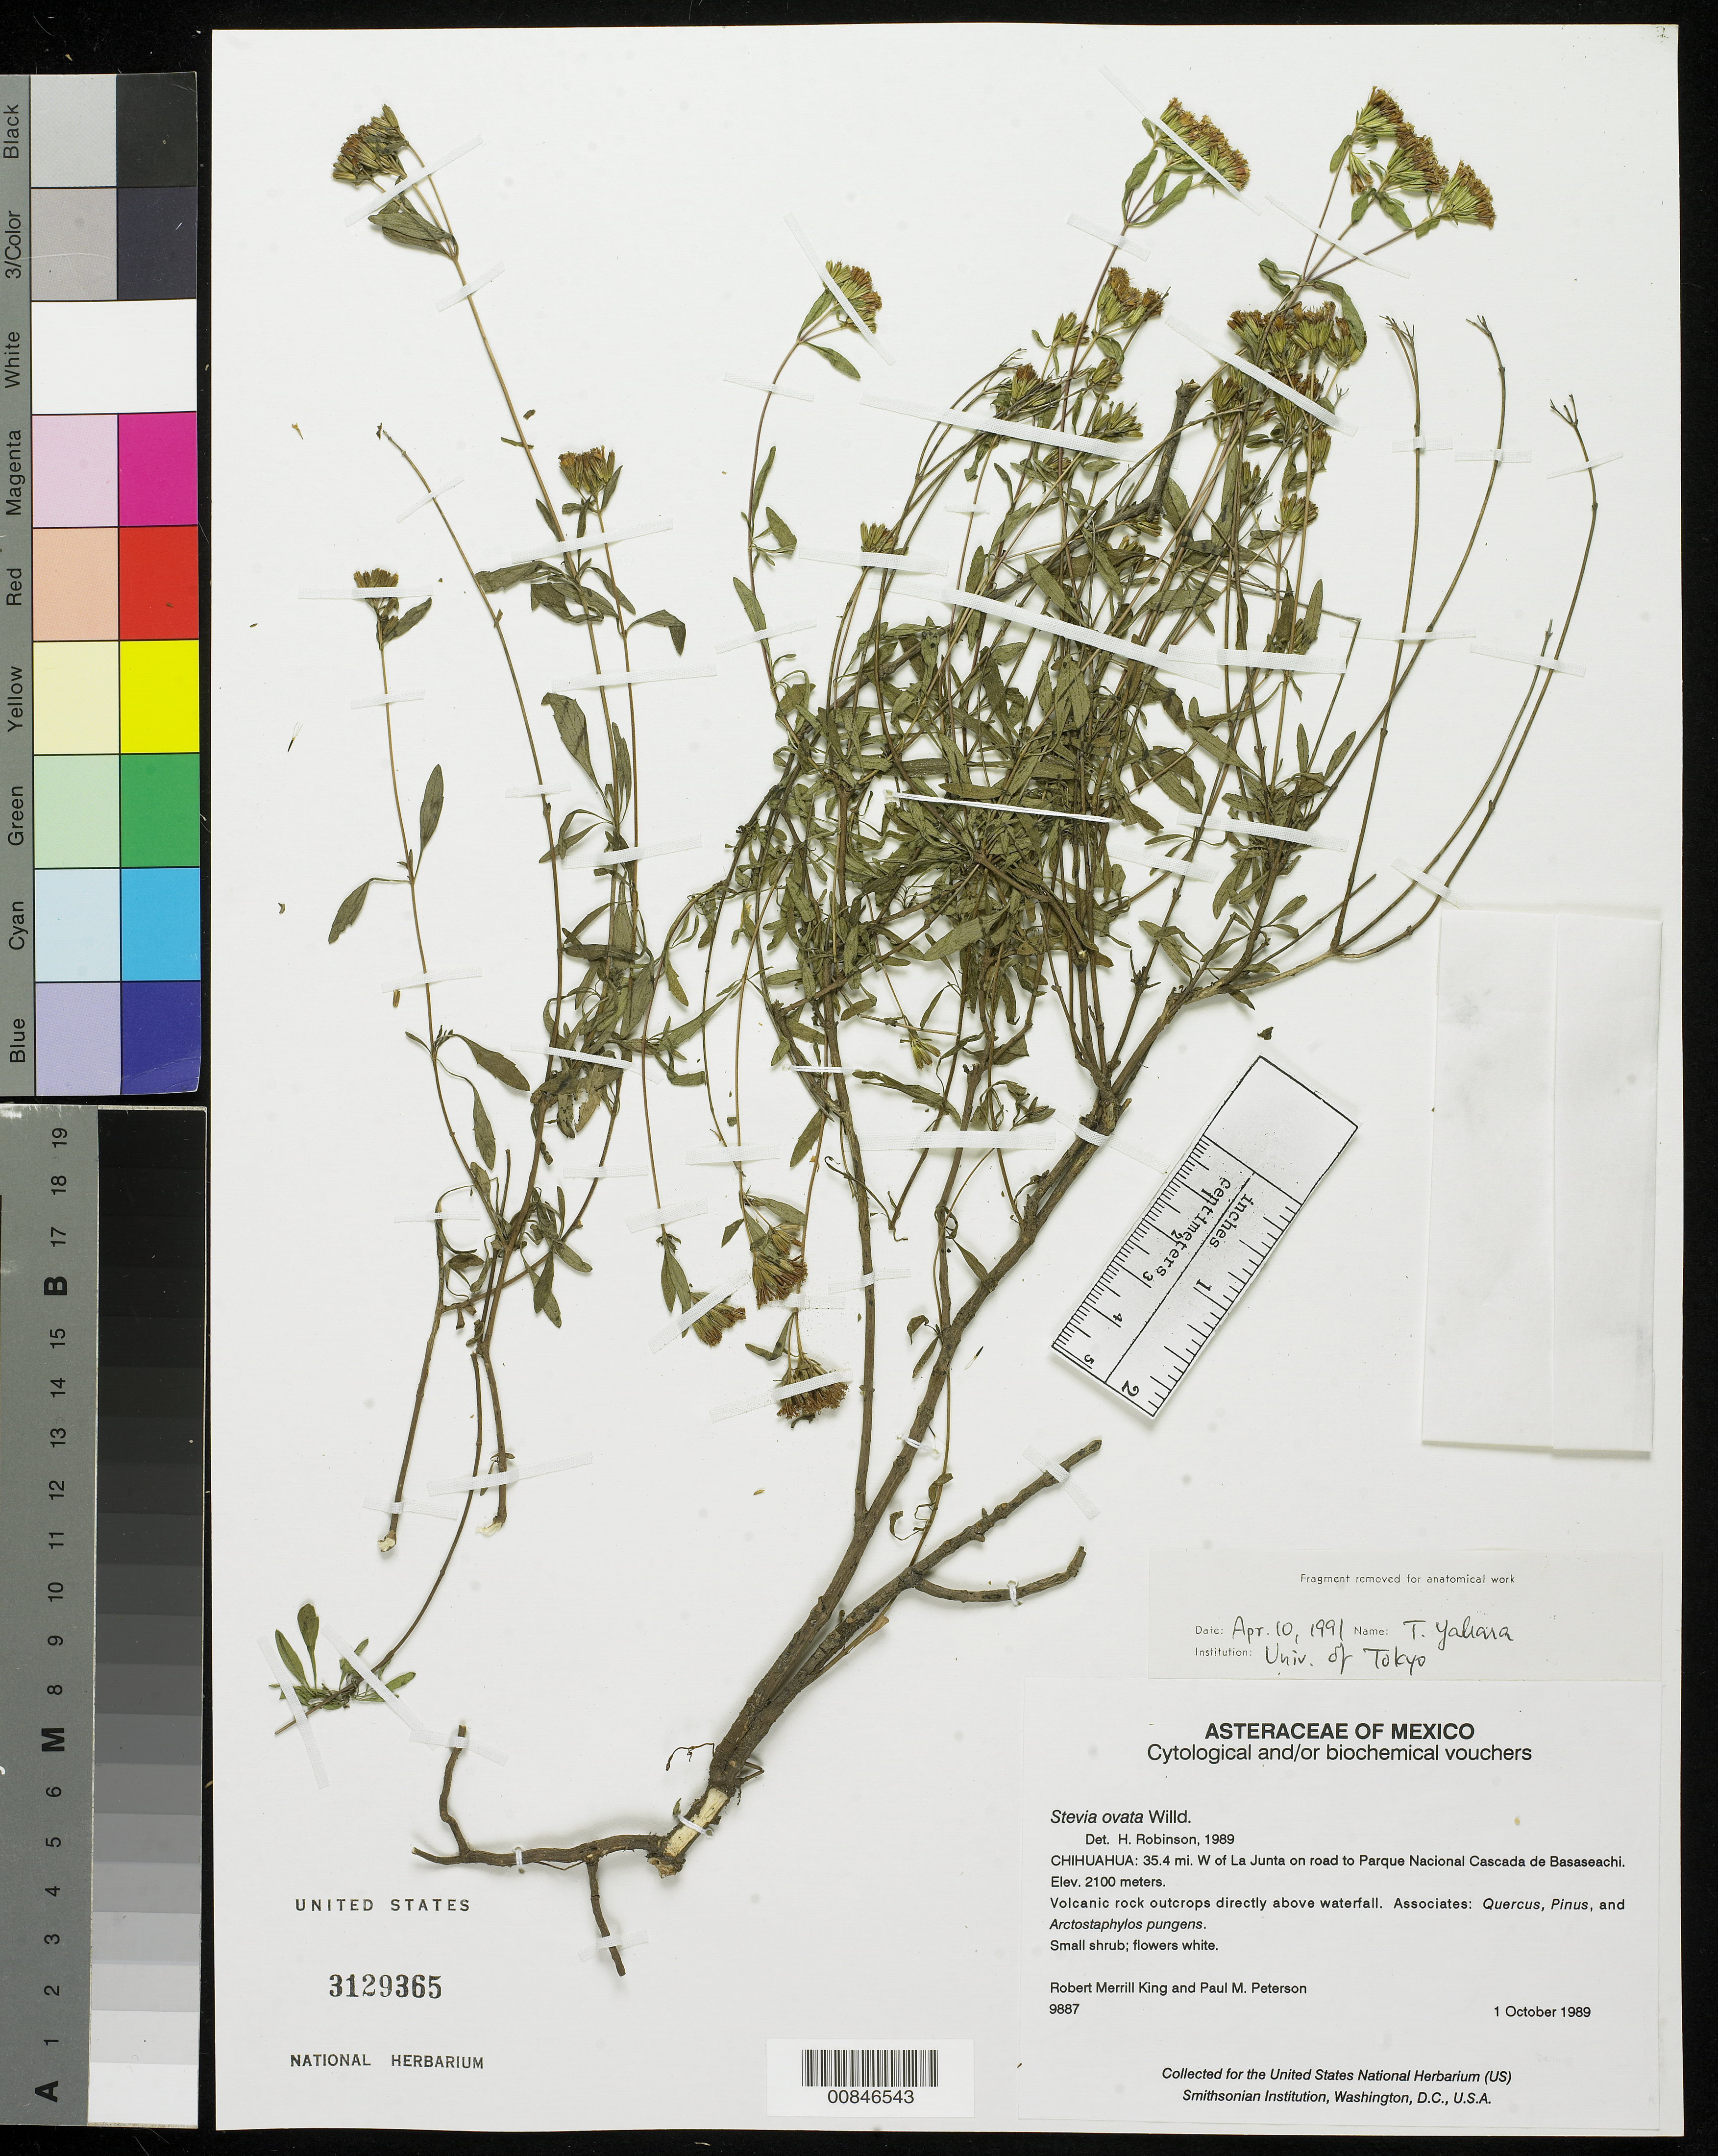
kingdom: Plantae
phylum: Tracheophyta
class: Magnoliopsida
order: Asterales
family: Asteraceae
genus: Stevia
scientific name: Stevia ovata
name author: Willd.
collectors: R. M. King & P. M. Peterson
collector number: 9887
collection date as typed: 01 Oct 1989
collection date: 1989-10-01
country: Mexico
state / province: Chihuahua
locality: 35.4 mi. W of La Junta on road to Parque Nacional Cascada de Basaseachic.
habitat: Volcanic outcrops directly above waterfall. Associates: Quercus, Pinus, and Arctostaphylos pungens.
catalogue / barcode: US 3129365